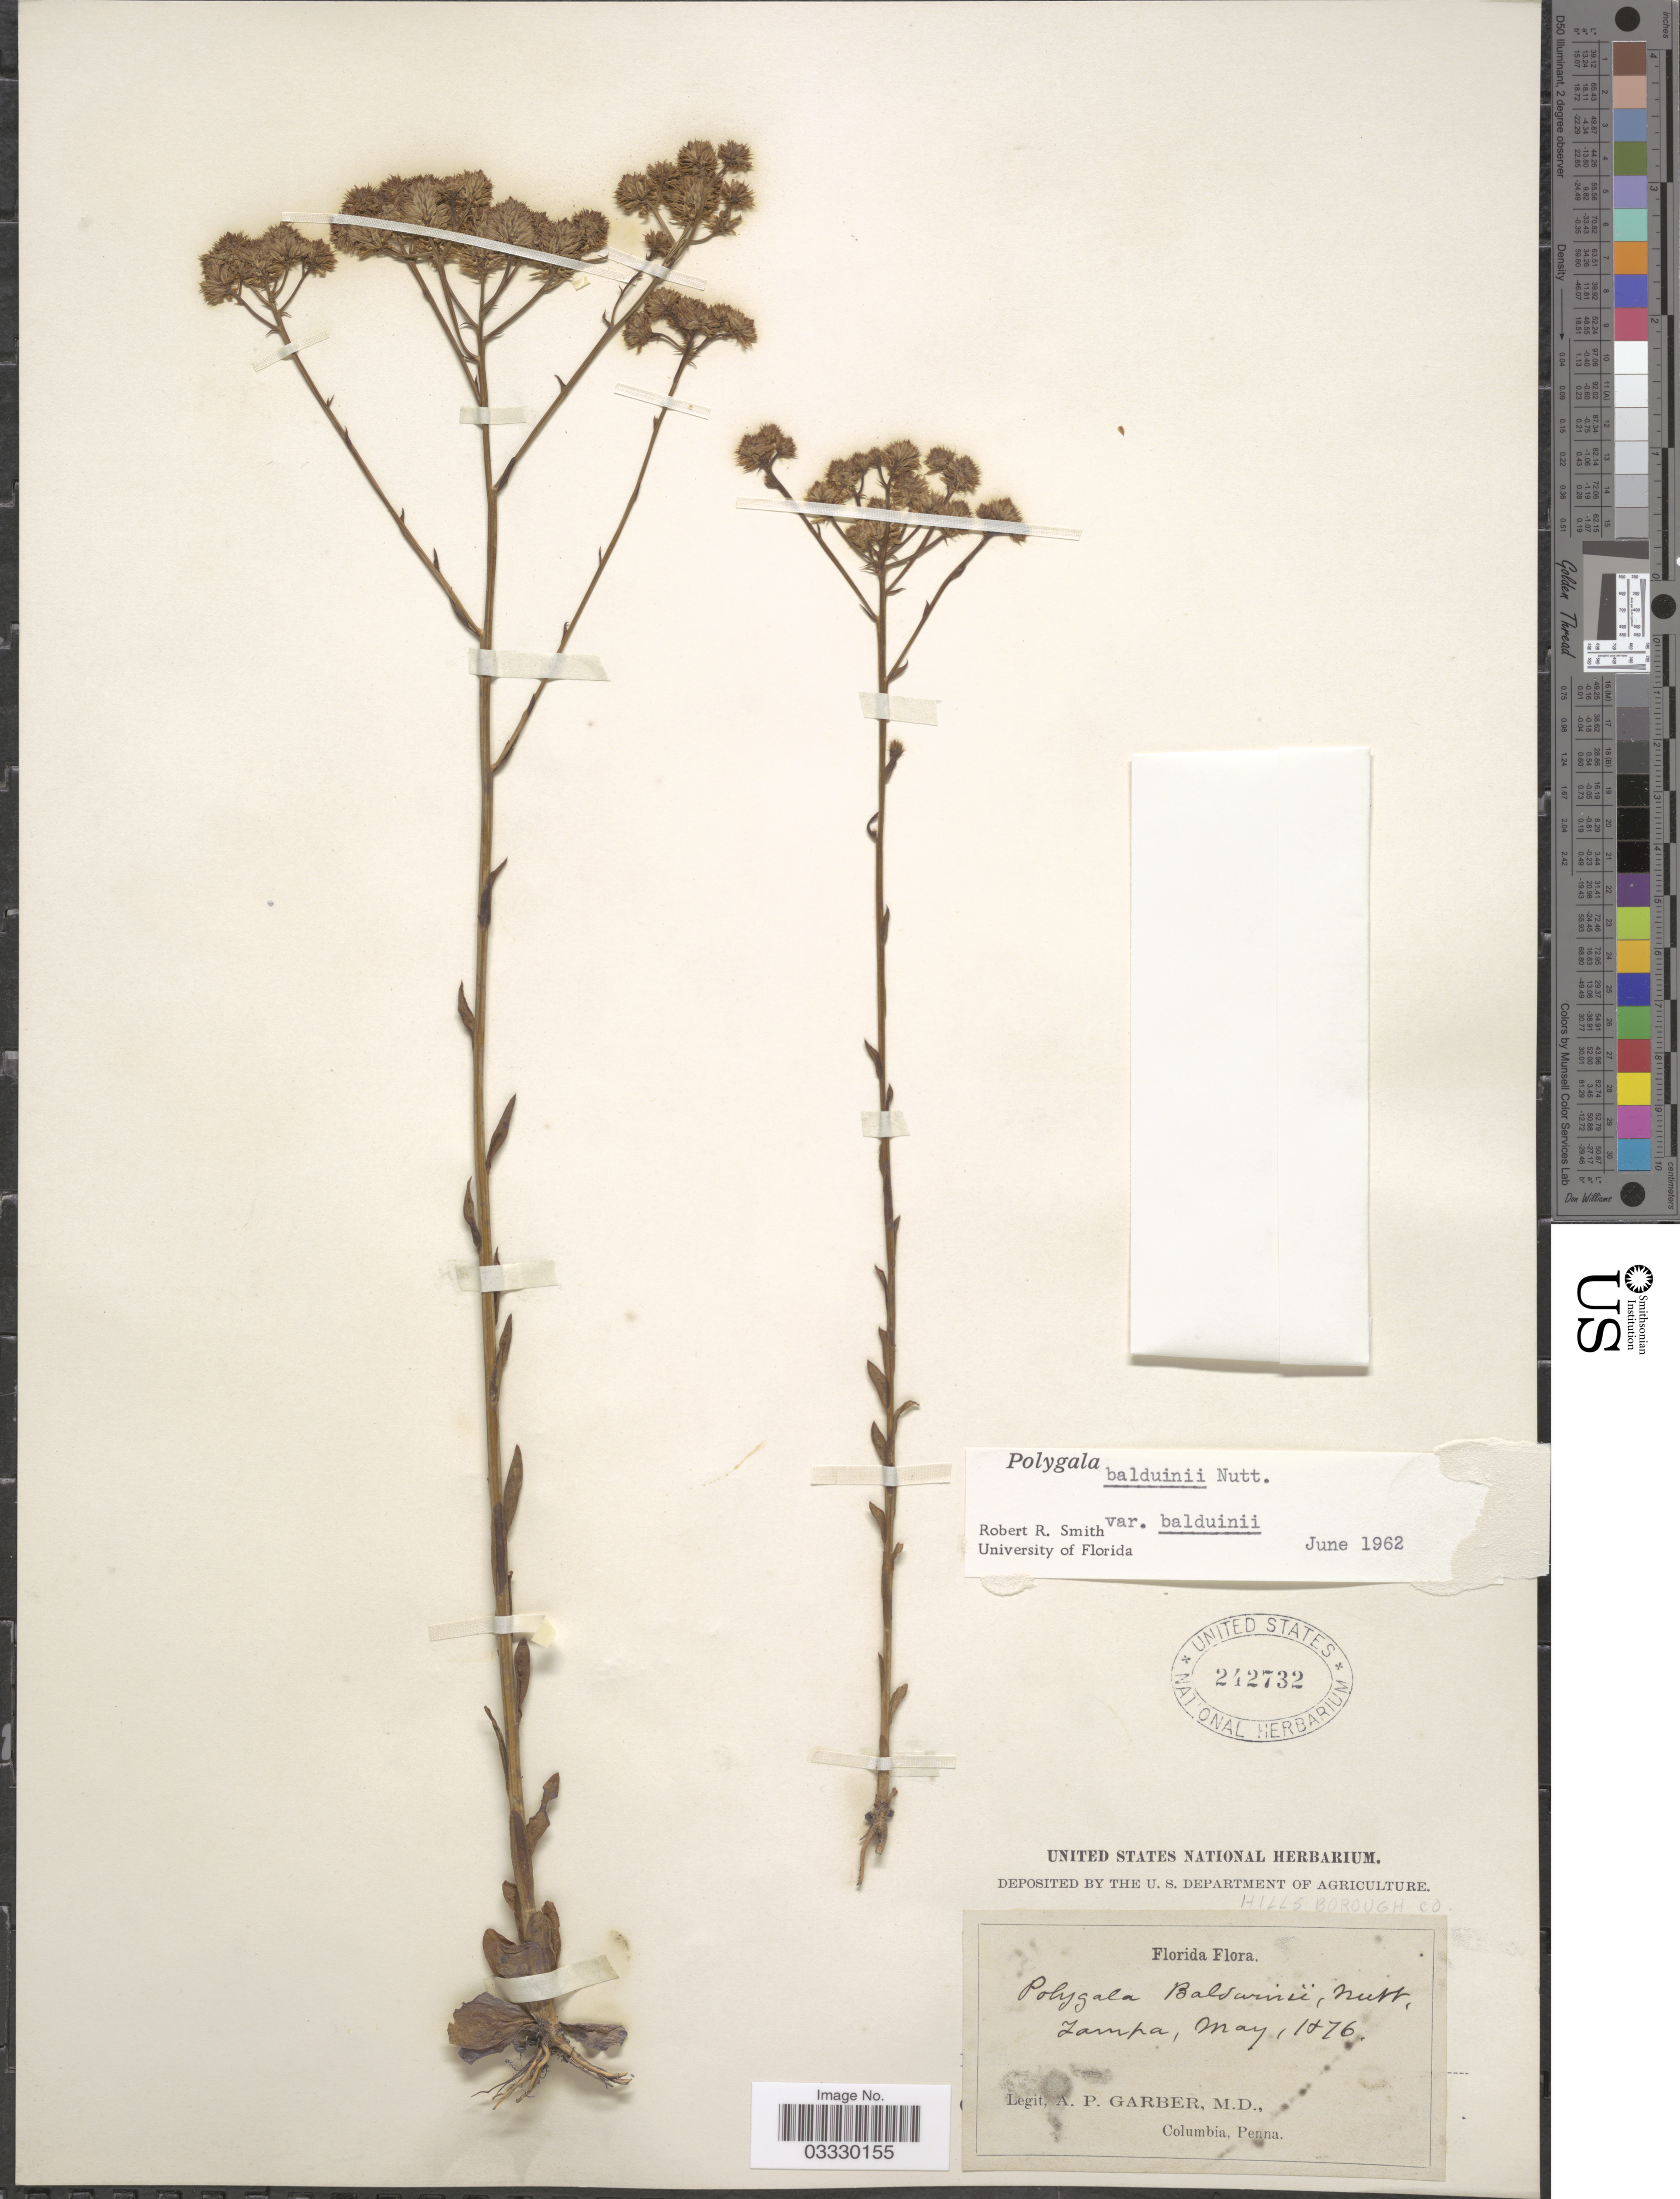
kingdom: Plantae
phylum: Tracheophyta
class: Magnoliopsida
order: Fabales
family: Polygalaceae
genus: Polygala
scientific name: Polygala balduinii var. balduinii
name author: Nutt.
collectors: A. P. Garber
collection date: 1876-05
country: United States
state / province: Florida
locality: Hills Borough Co. Tampa.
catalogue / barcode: US 242732